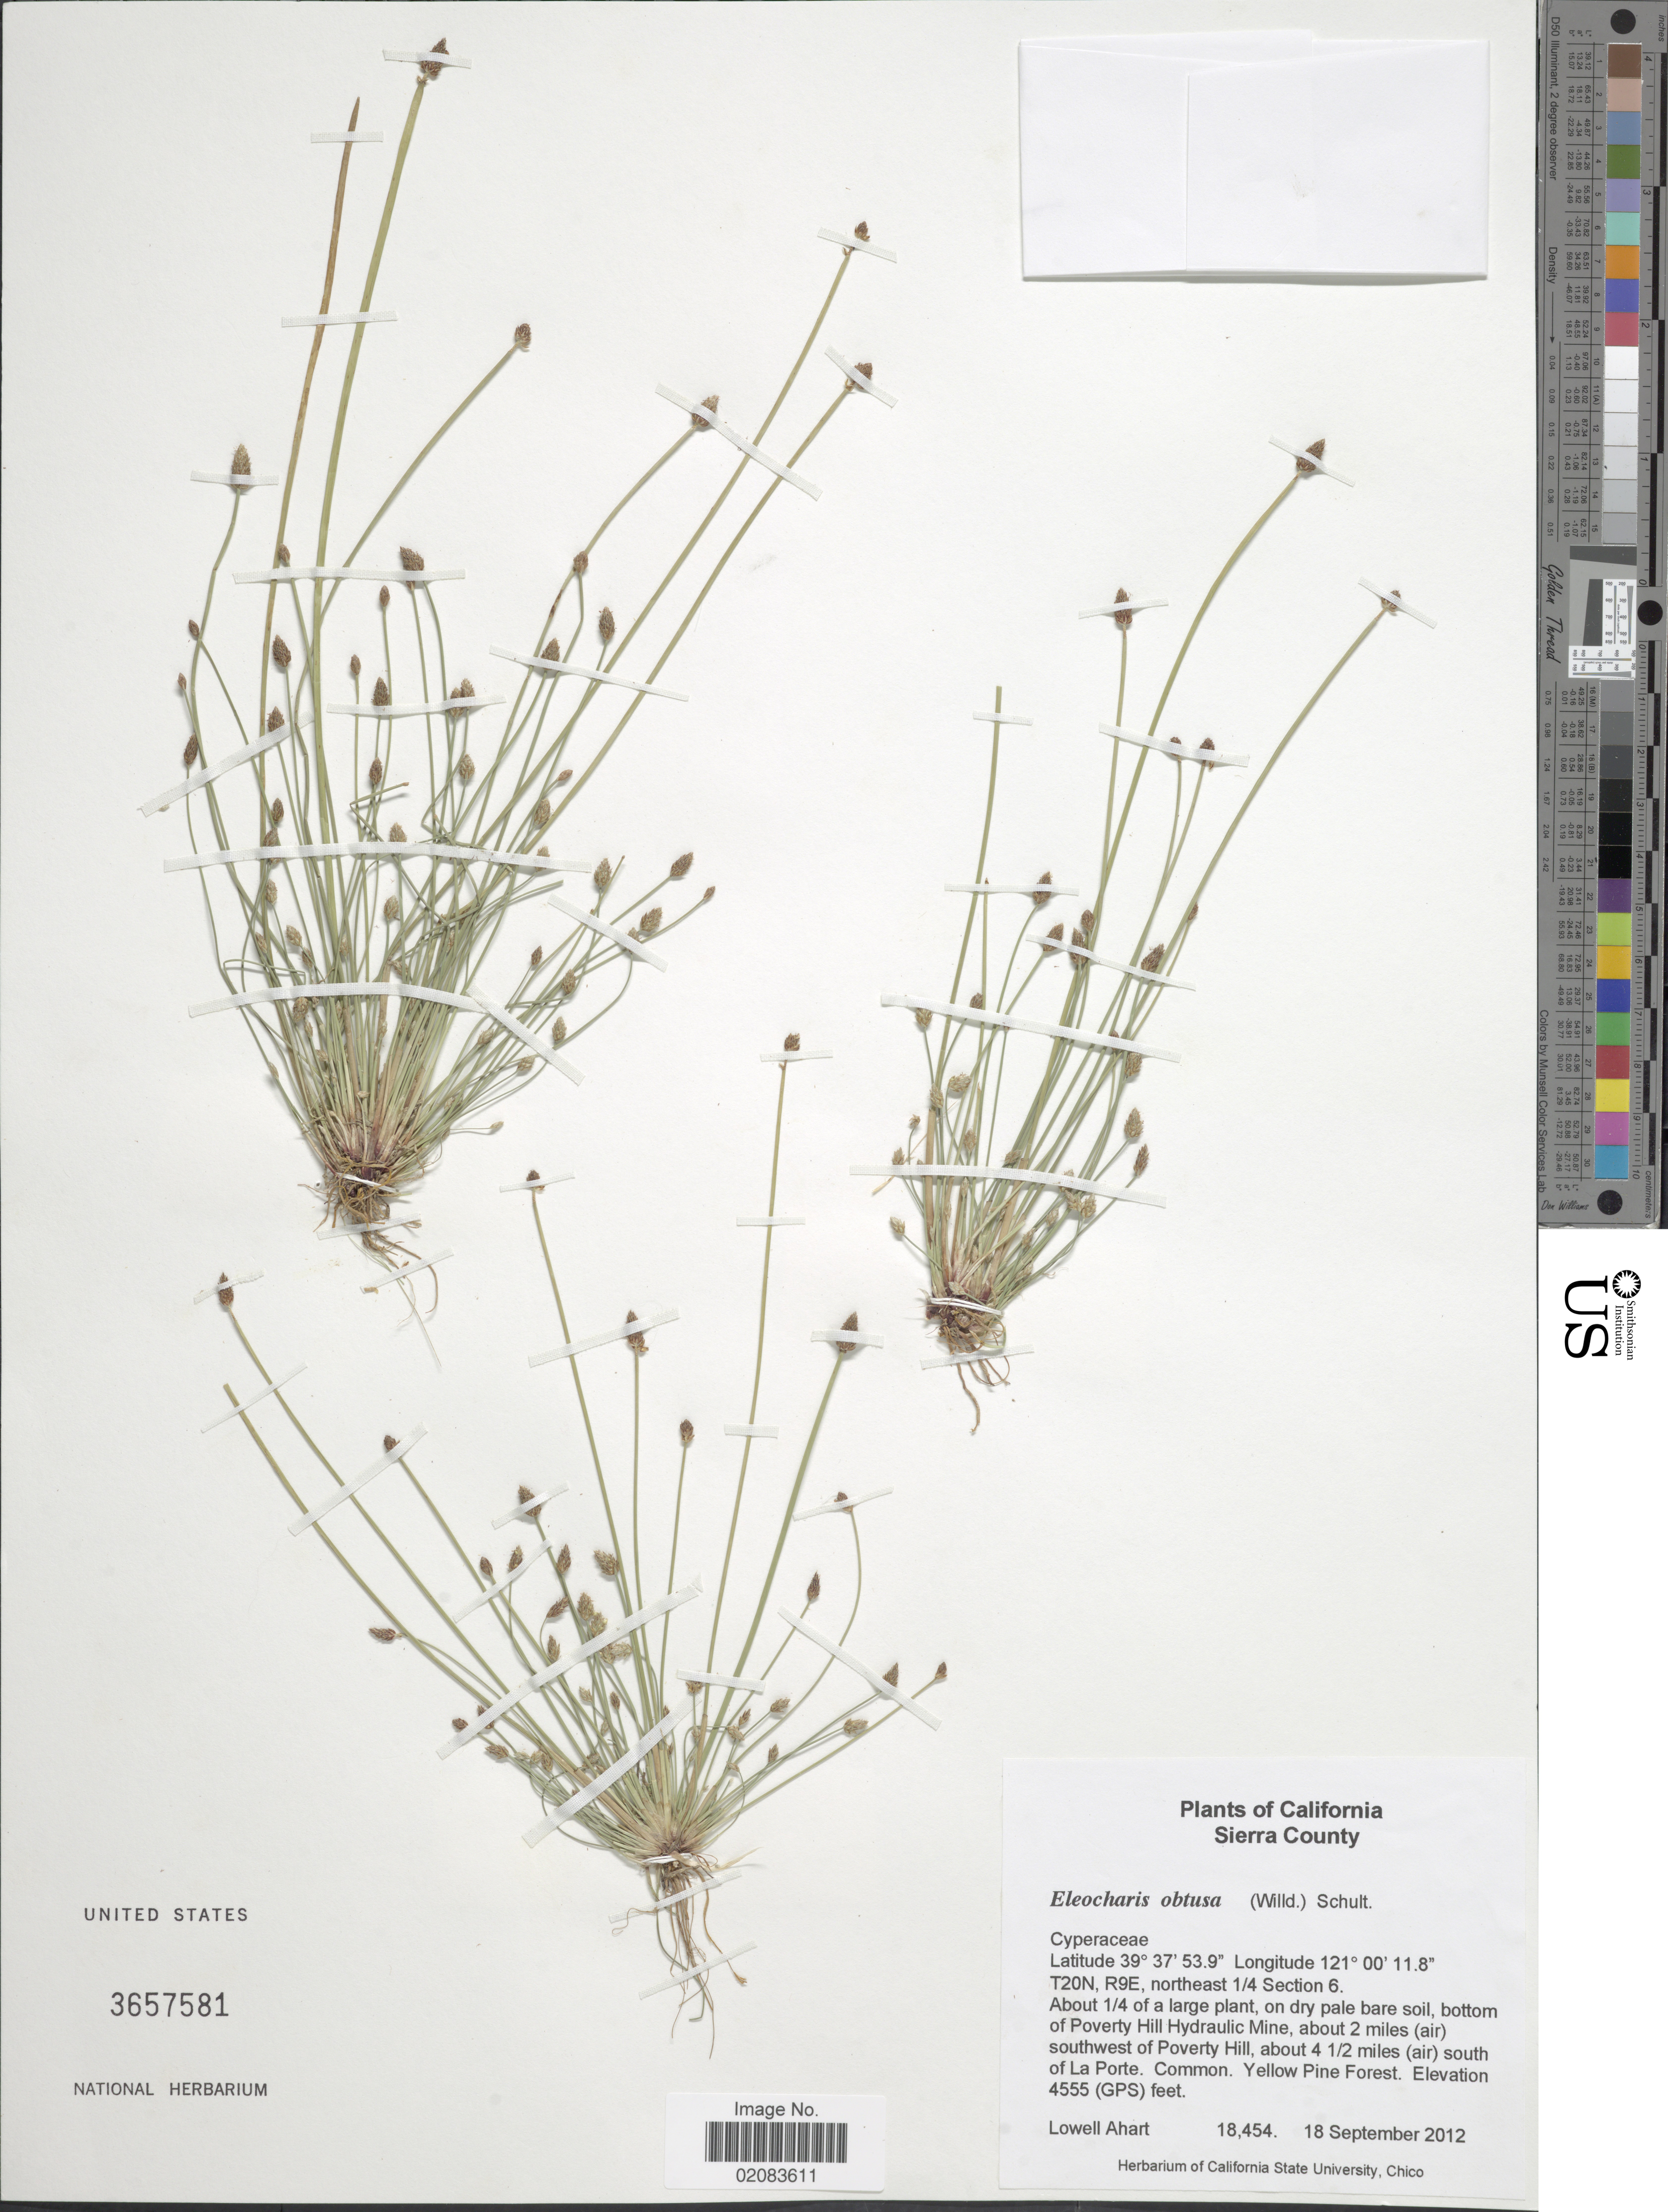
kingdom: Plantae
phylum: Tracheophyta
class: Liliopsida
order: Poales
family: Cyperaceae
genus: Eleocharis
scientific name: Eleocharis obtusa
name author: (Willd.) Schult.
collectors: L. Ahart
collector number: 18454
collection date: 2012-09-18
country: United States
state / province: California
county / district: Sierra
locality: Sierra County, T20N, R9E, northeast 1/4 Section 6, bottom of Poverty Hill Hydraulic Mine, about 2 miles (air) southwest of Poverty Hill, about 4 1/2 miles (air) south of La Porte, Yellow Pine Forest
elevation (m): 1388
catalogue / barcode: US 3657581